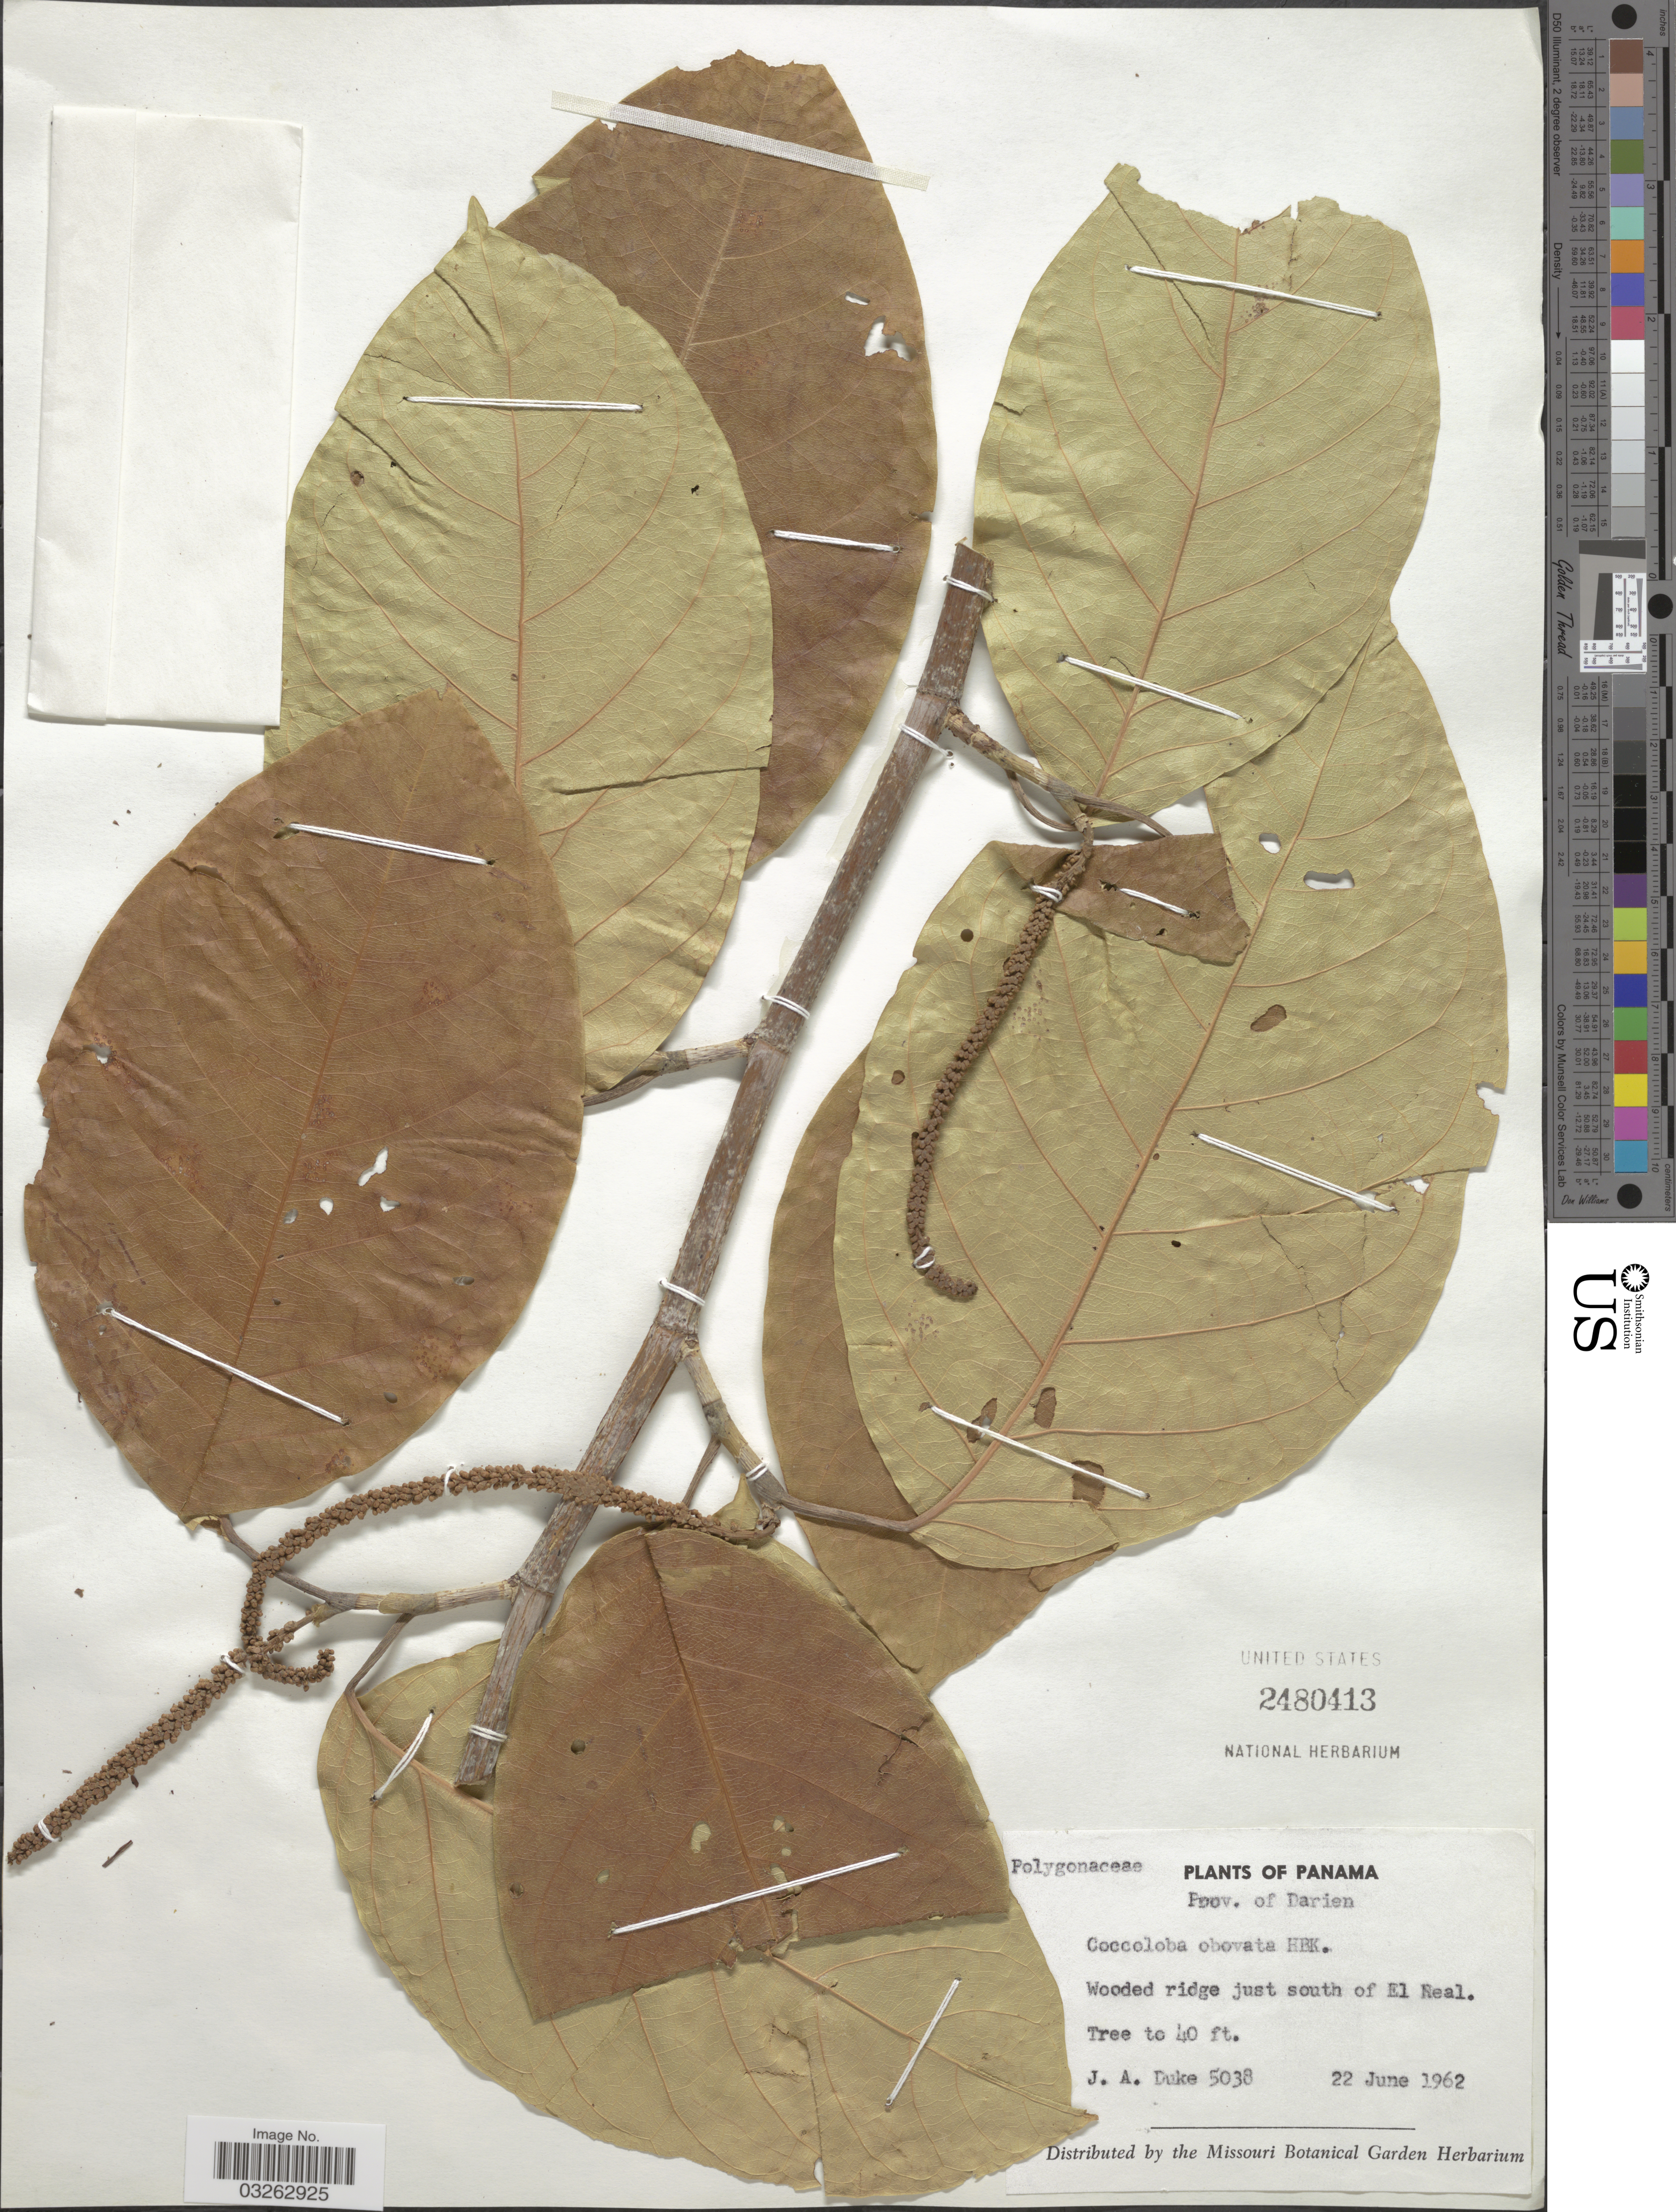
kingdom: Plantae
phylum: Tracheophyta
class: Magnoliopsida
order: Caryophyllales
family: Polygonaceae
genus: Coccoloba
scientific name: Coccoloba obovata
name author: Kunth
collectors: J. A. Duke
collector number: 5038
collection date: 1962-06-22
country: Panama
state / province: Darién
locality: Wooded ridge just south of El Neal.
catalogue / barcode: US 2480413